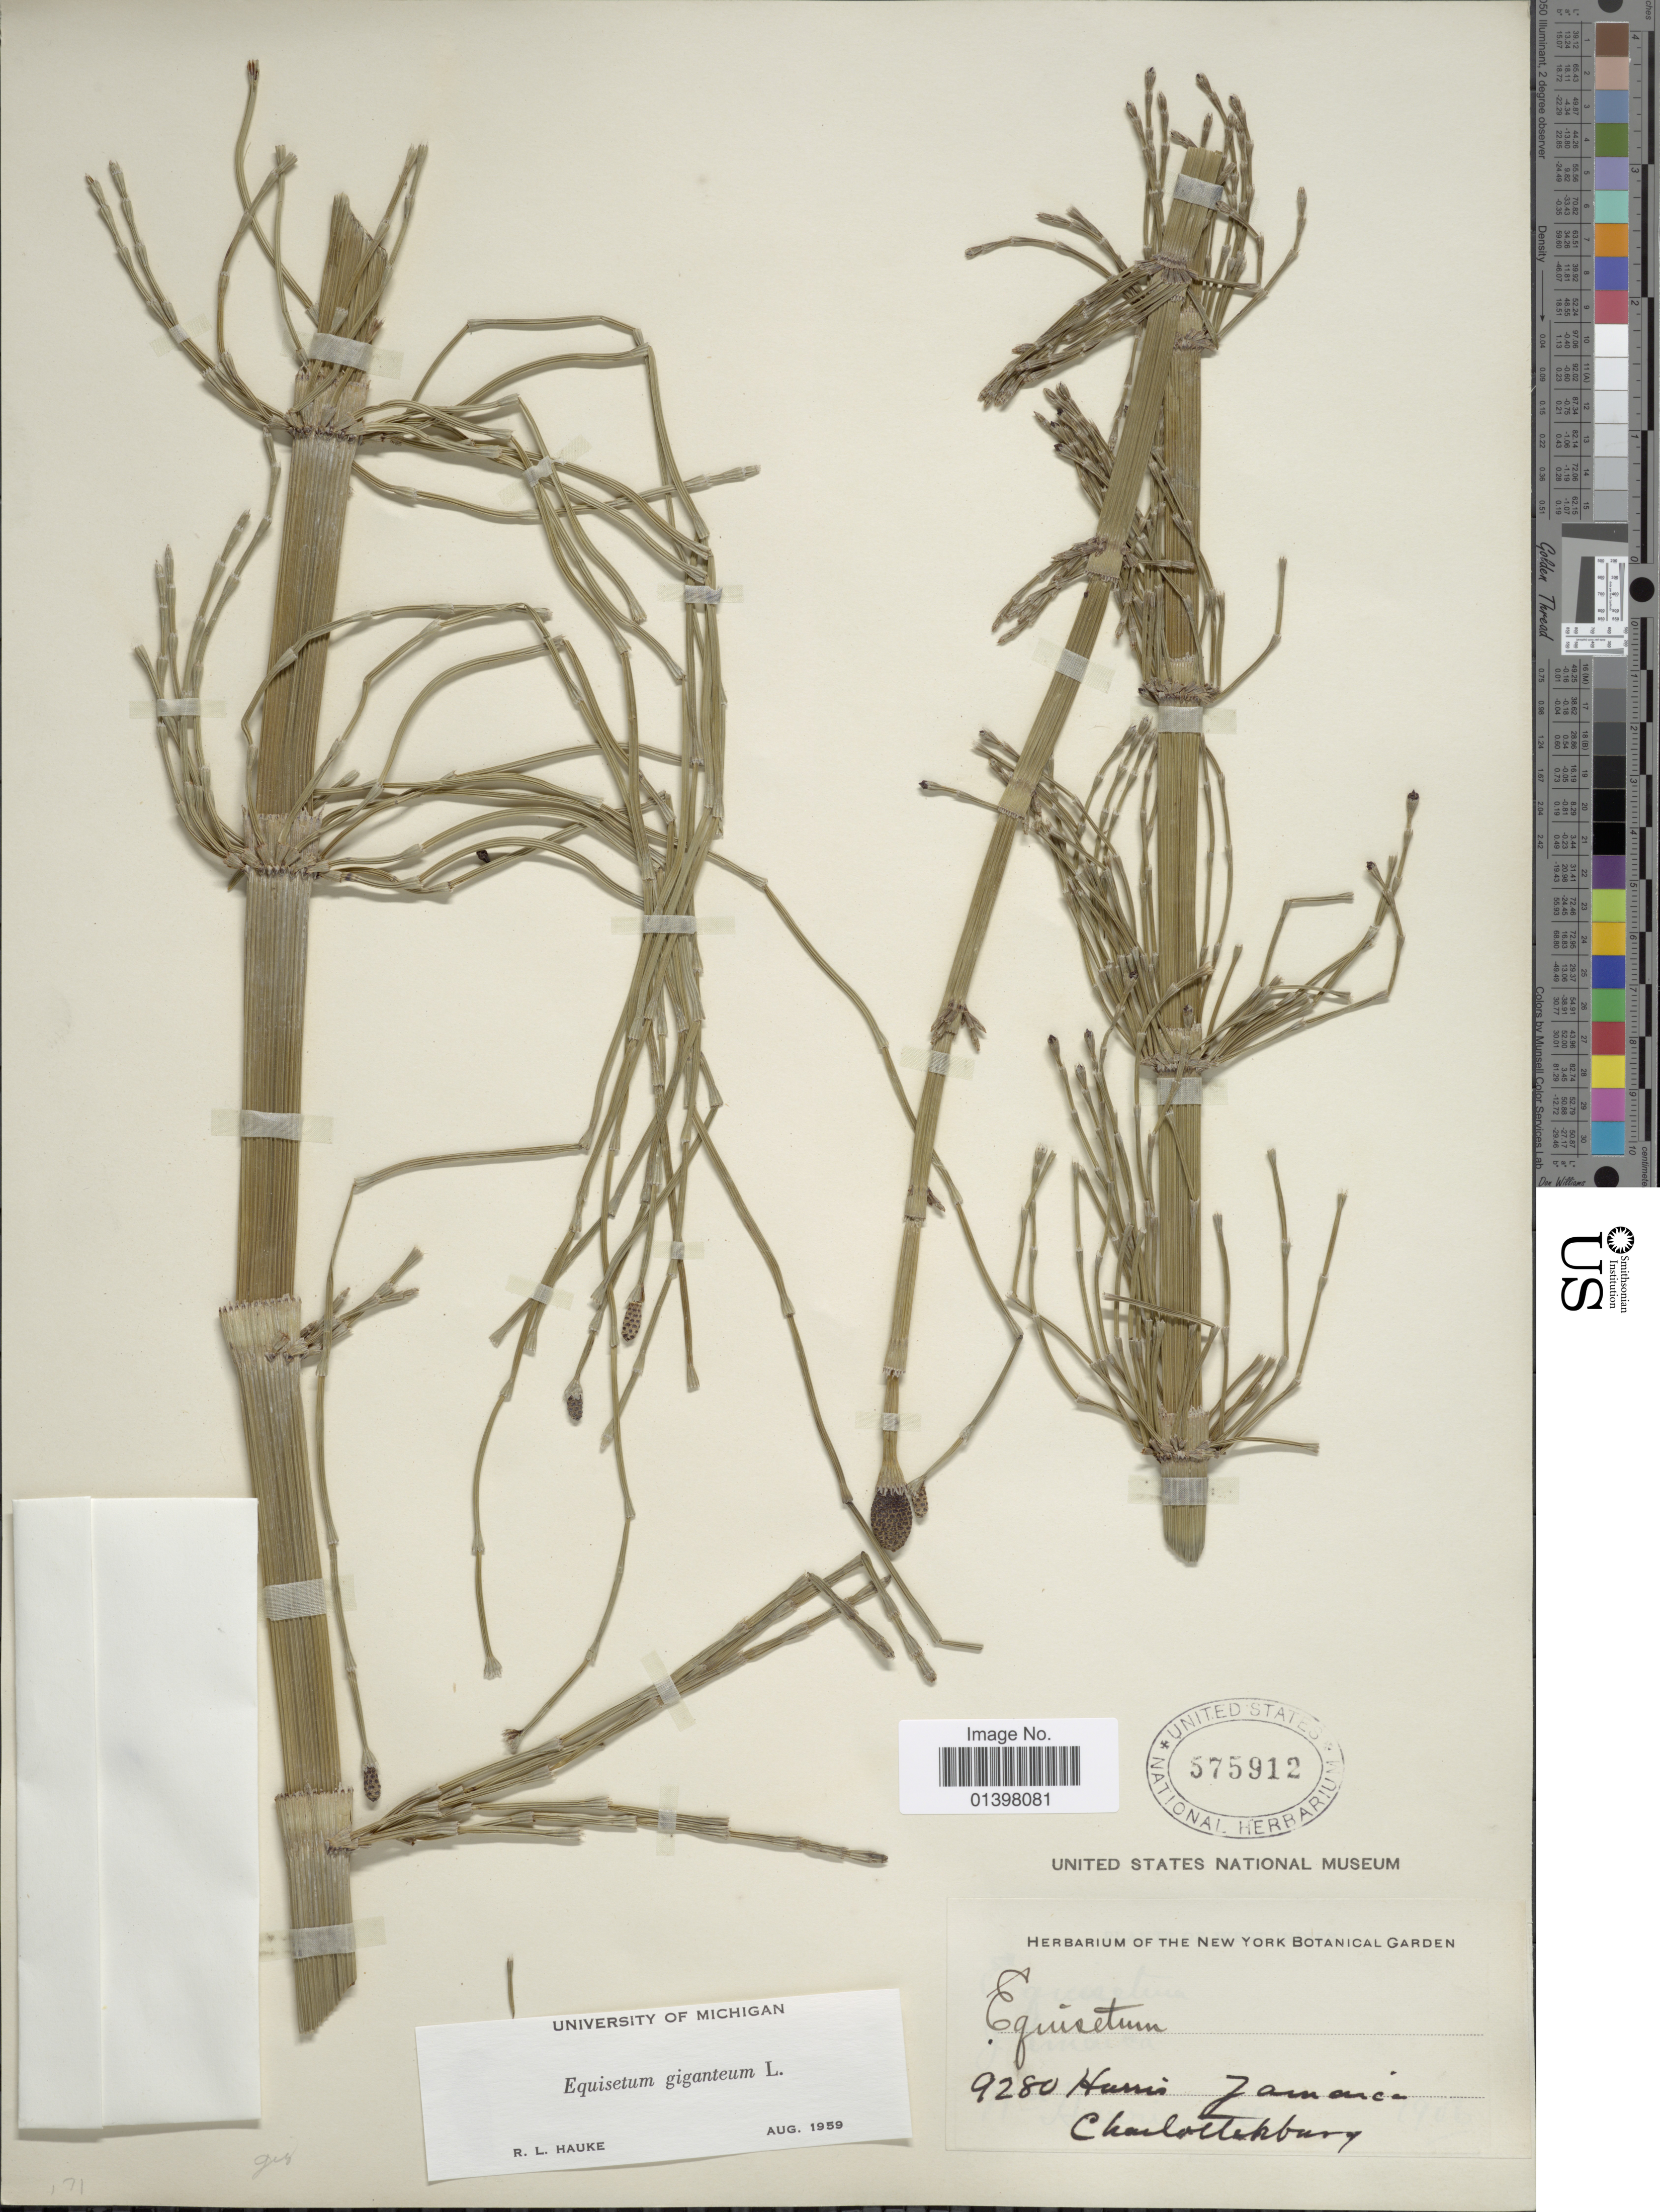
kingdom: Plantae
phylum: Tracheophyta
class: Polypodiopsida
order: Equisetales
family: Equisetaceae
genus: Equisetum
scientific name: Equisetum giganteum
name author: L.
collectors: -- Harris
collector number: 9280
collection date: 1959-08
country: Jamaica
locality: Charlottenburg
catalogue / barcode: US 575912